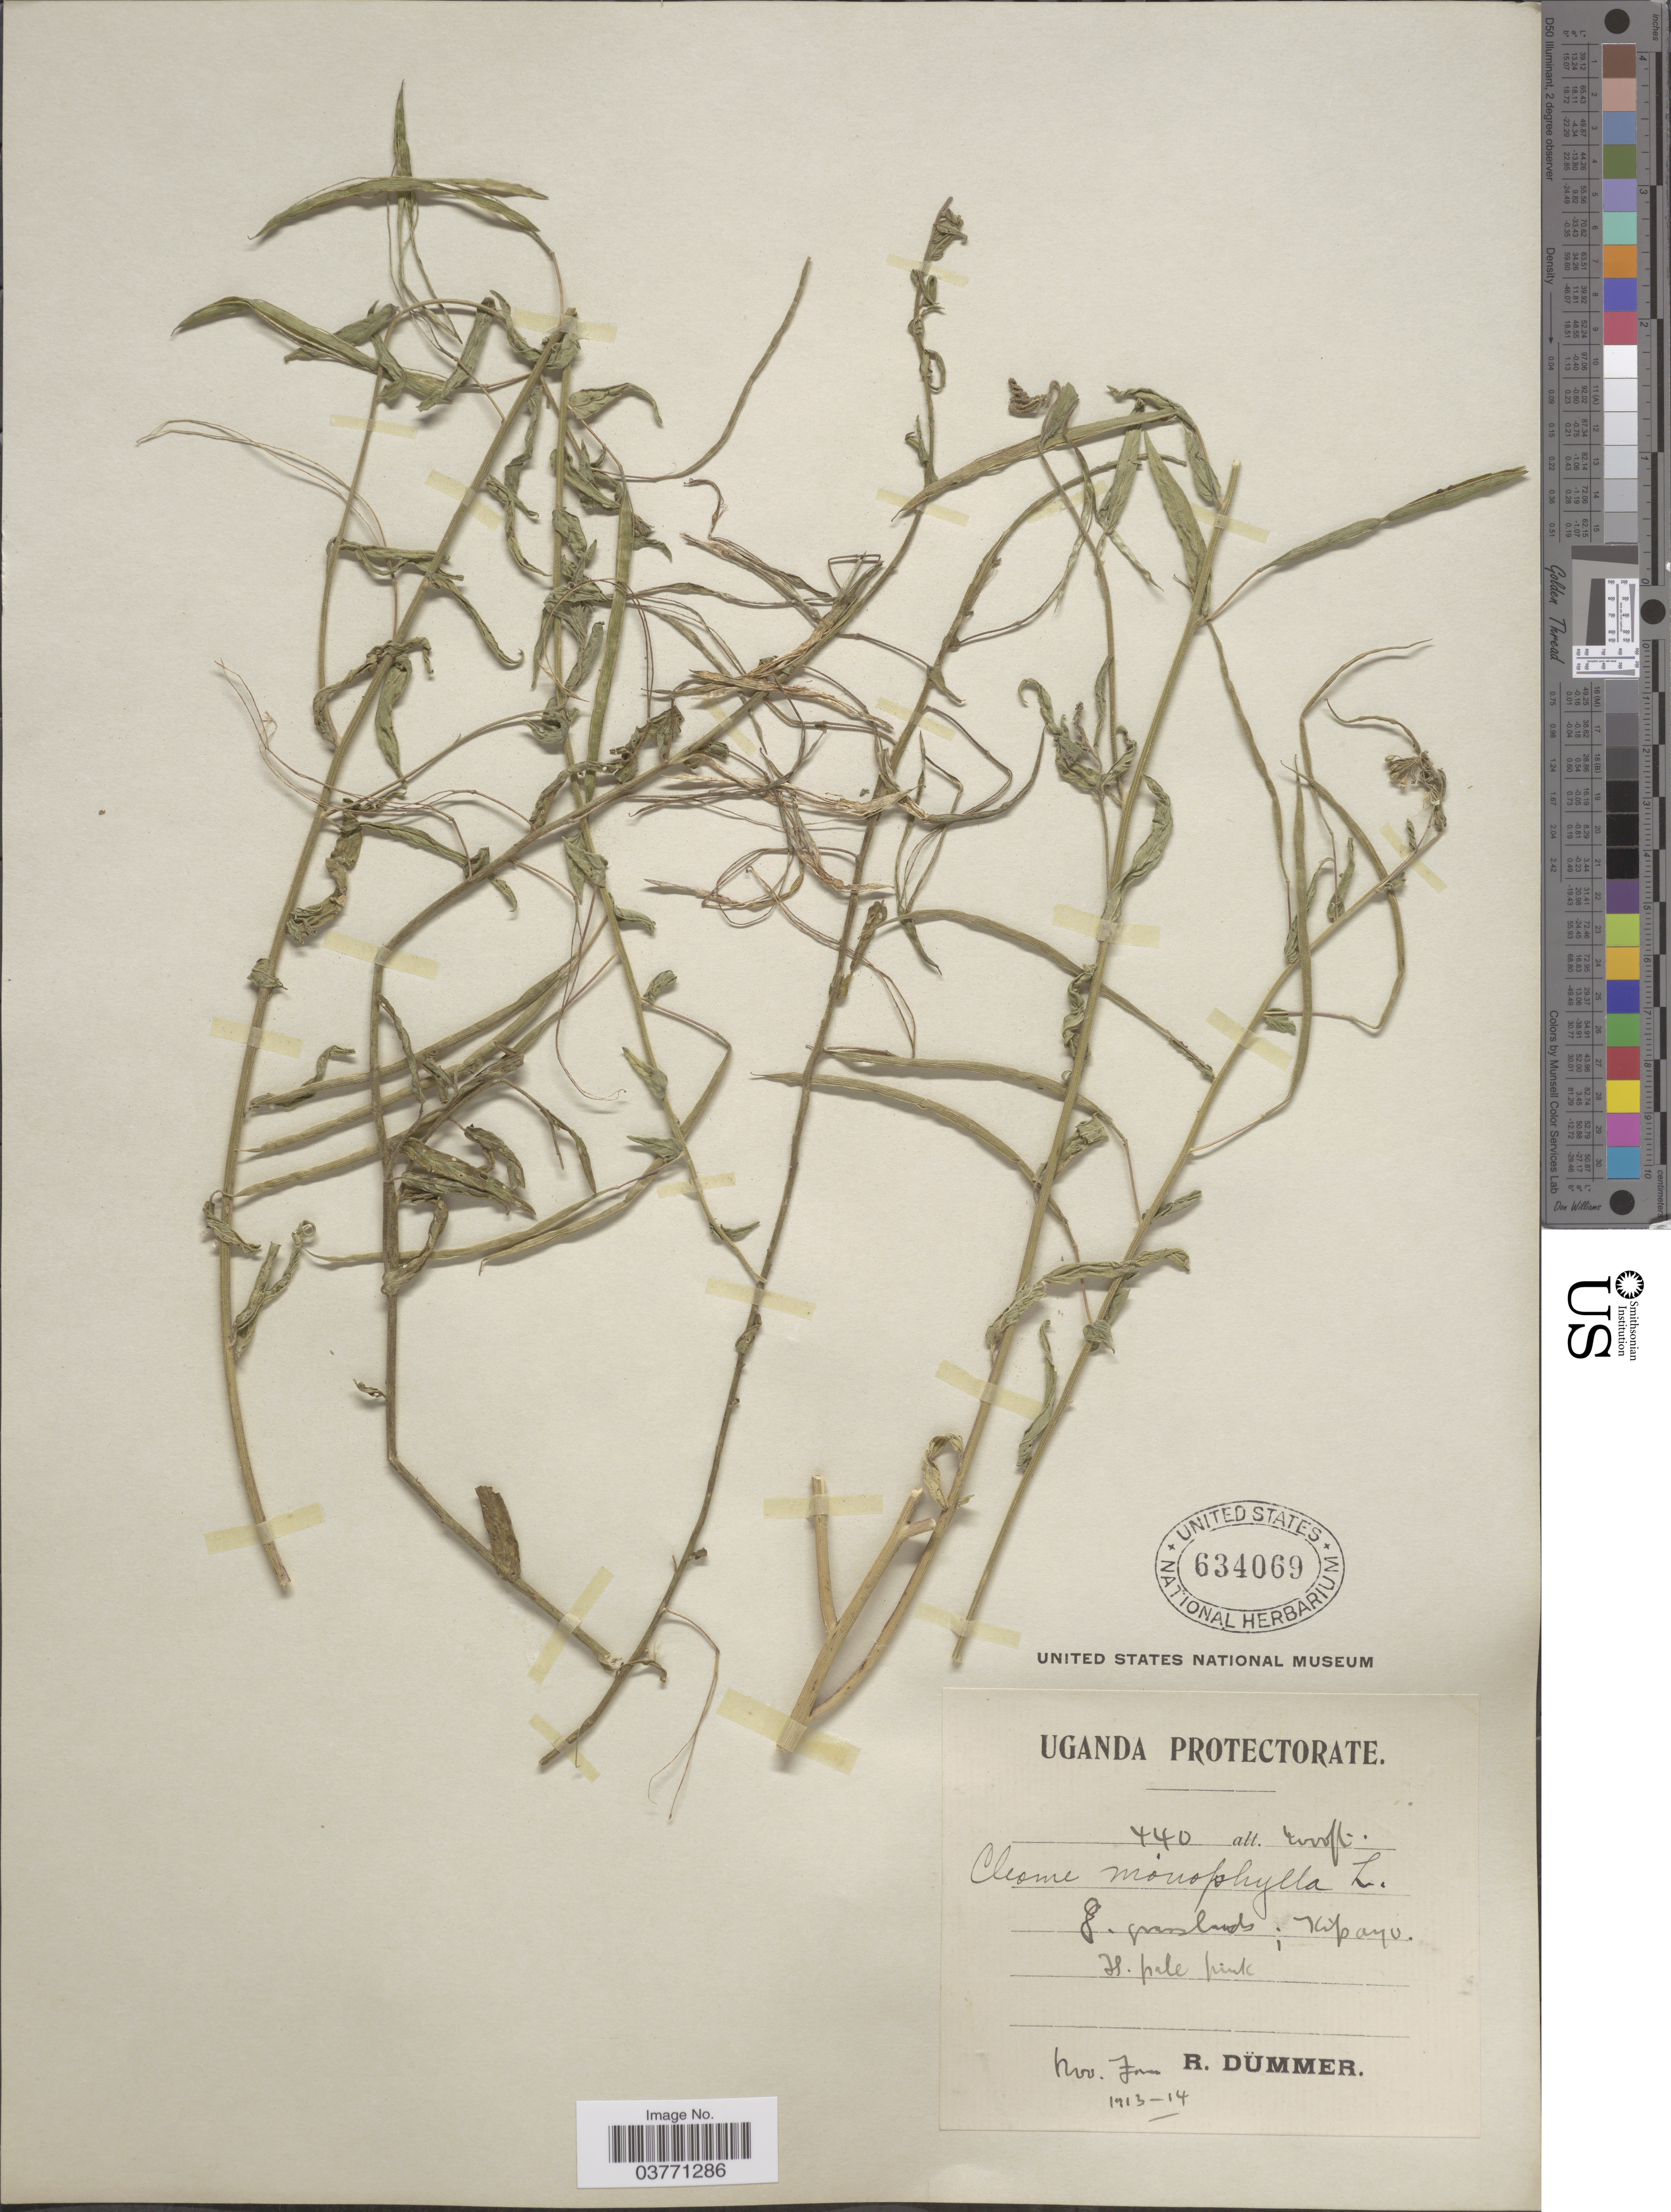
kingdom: Plantae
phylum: Tracheophyta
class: Magnoliopsida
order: Brassicales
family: Cleomaceae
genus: Sieruela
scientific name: Sieruela monophylla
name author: (L.) Roalson & J.C. Hall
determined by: Strong, M. T., (US), Smithsonian Institution - National Museum of Natural History (UNITED STATES)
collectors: R. A. Dümmer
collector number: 440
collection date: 1913-11/1914-01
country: Uganda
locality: Uganda Protectorate. Kipayo.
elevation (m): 1219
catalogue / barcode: US 634069